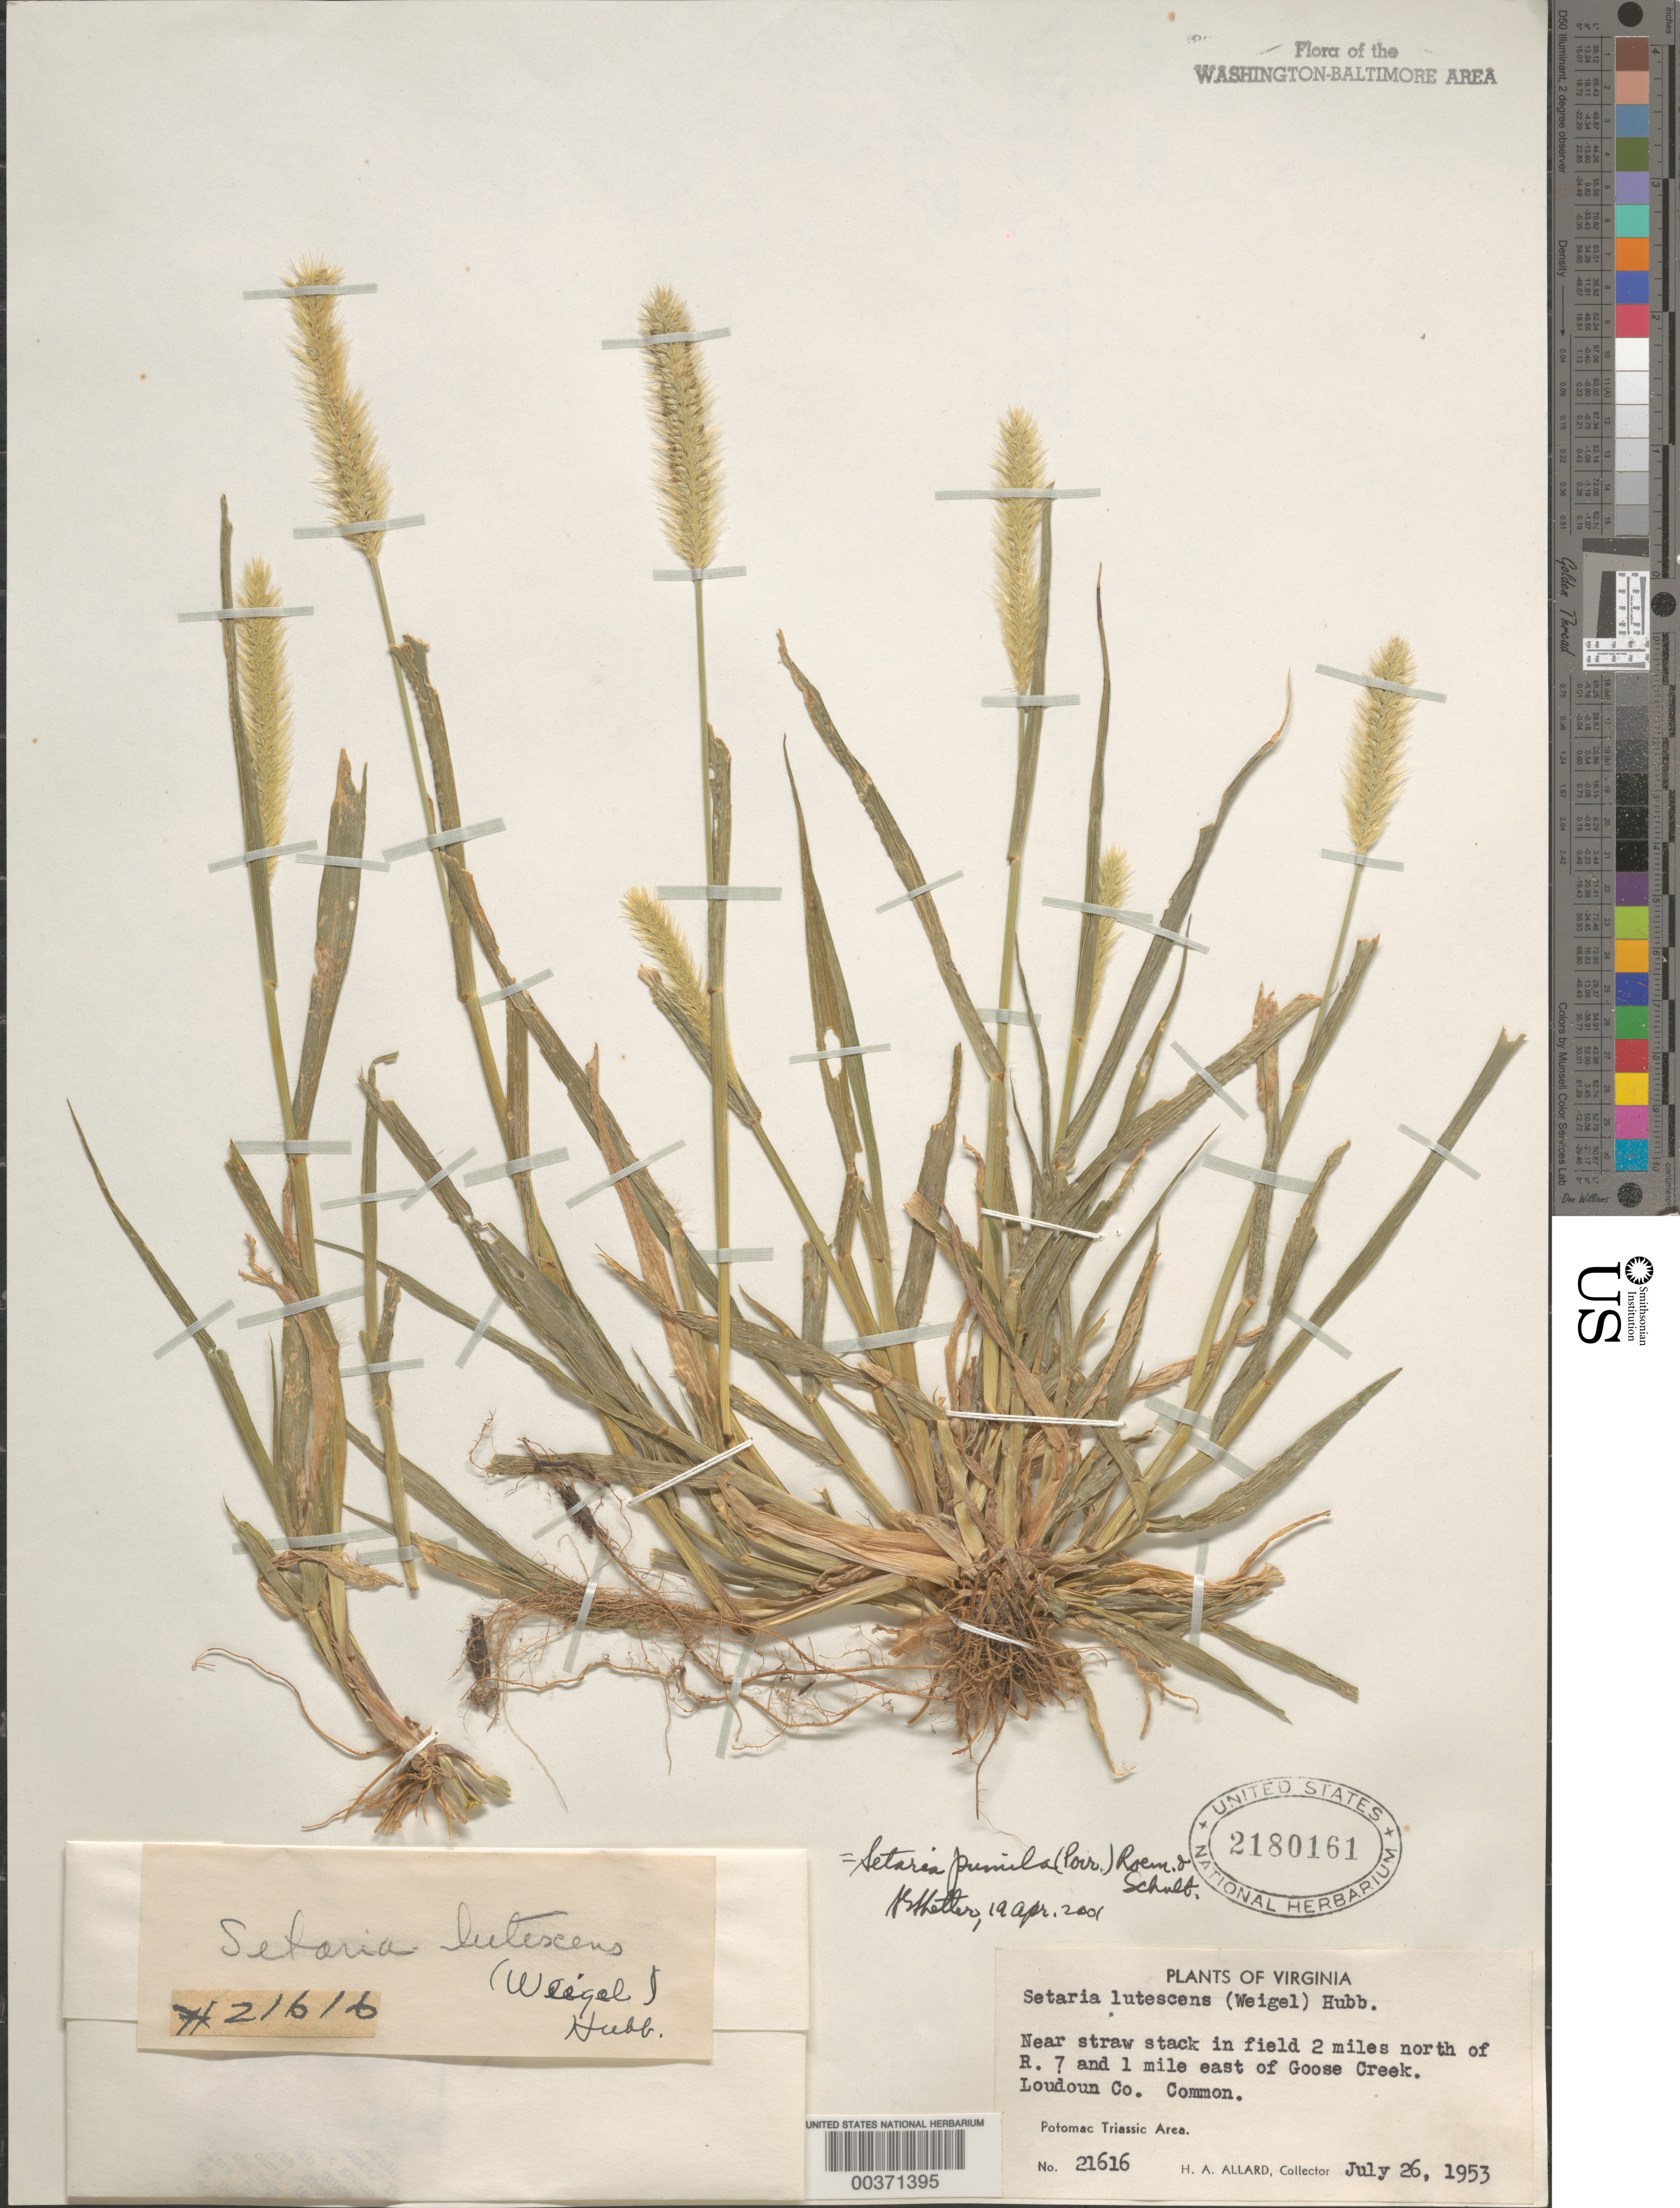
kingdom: Plantae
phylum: Tracheophyta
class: Liliopsida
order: Poales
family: Poaceae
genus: Setaria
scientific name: Setaria pumila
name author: (Poir.) Roem. & Schult.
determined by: Shetler, Stanwyn G., (US), NMNH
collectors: H. A. Allard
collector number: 21616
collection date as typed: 26 Jul 1953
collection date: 1953-07-26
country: United States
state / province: Virginia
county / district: Loudoun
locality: North of Route 7 and east of Goose Creek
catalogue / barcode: US 2180161